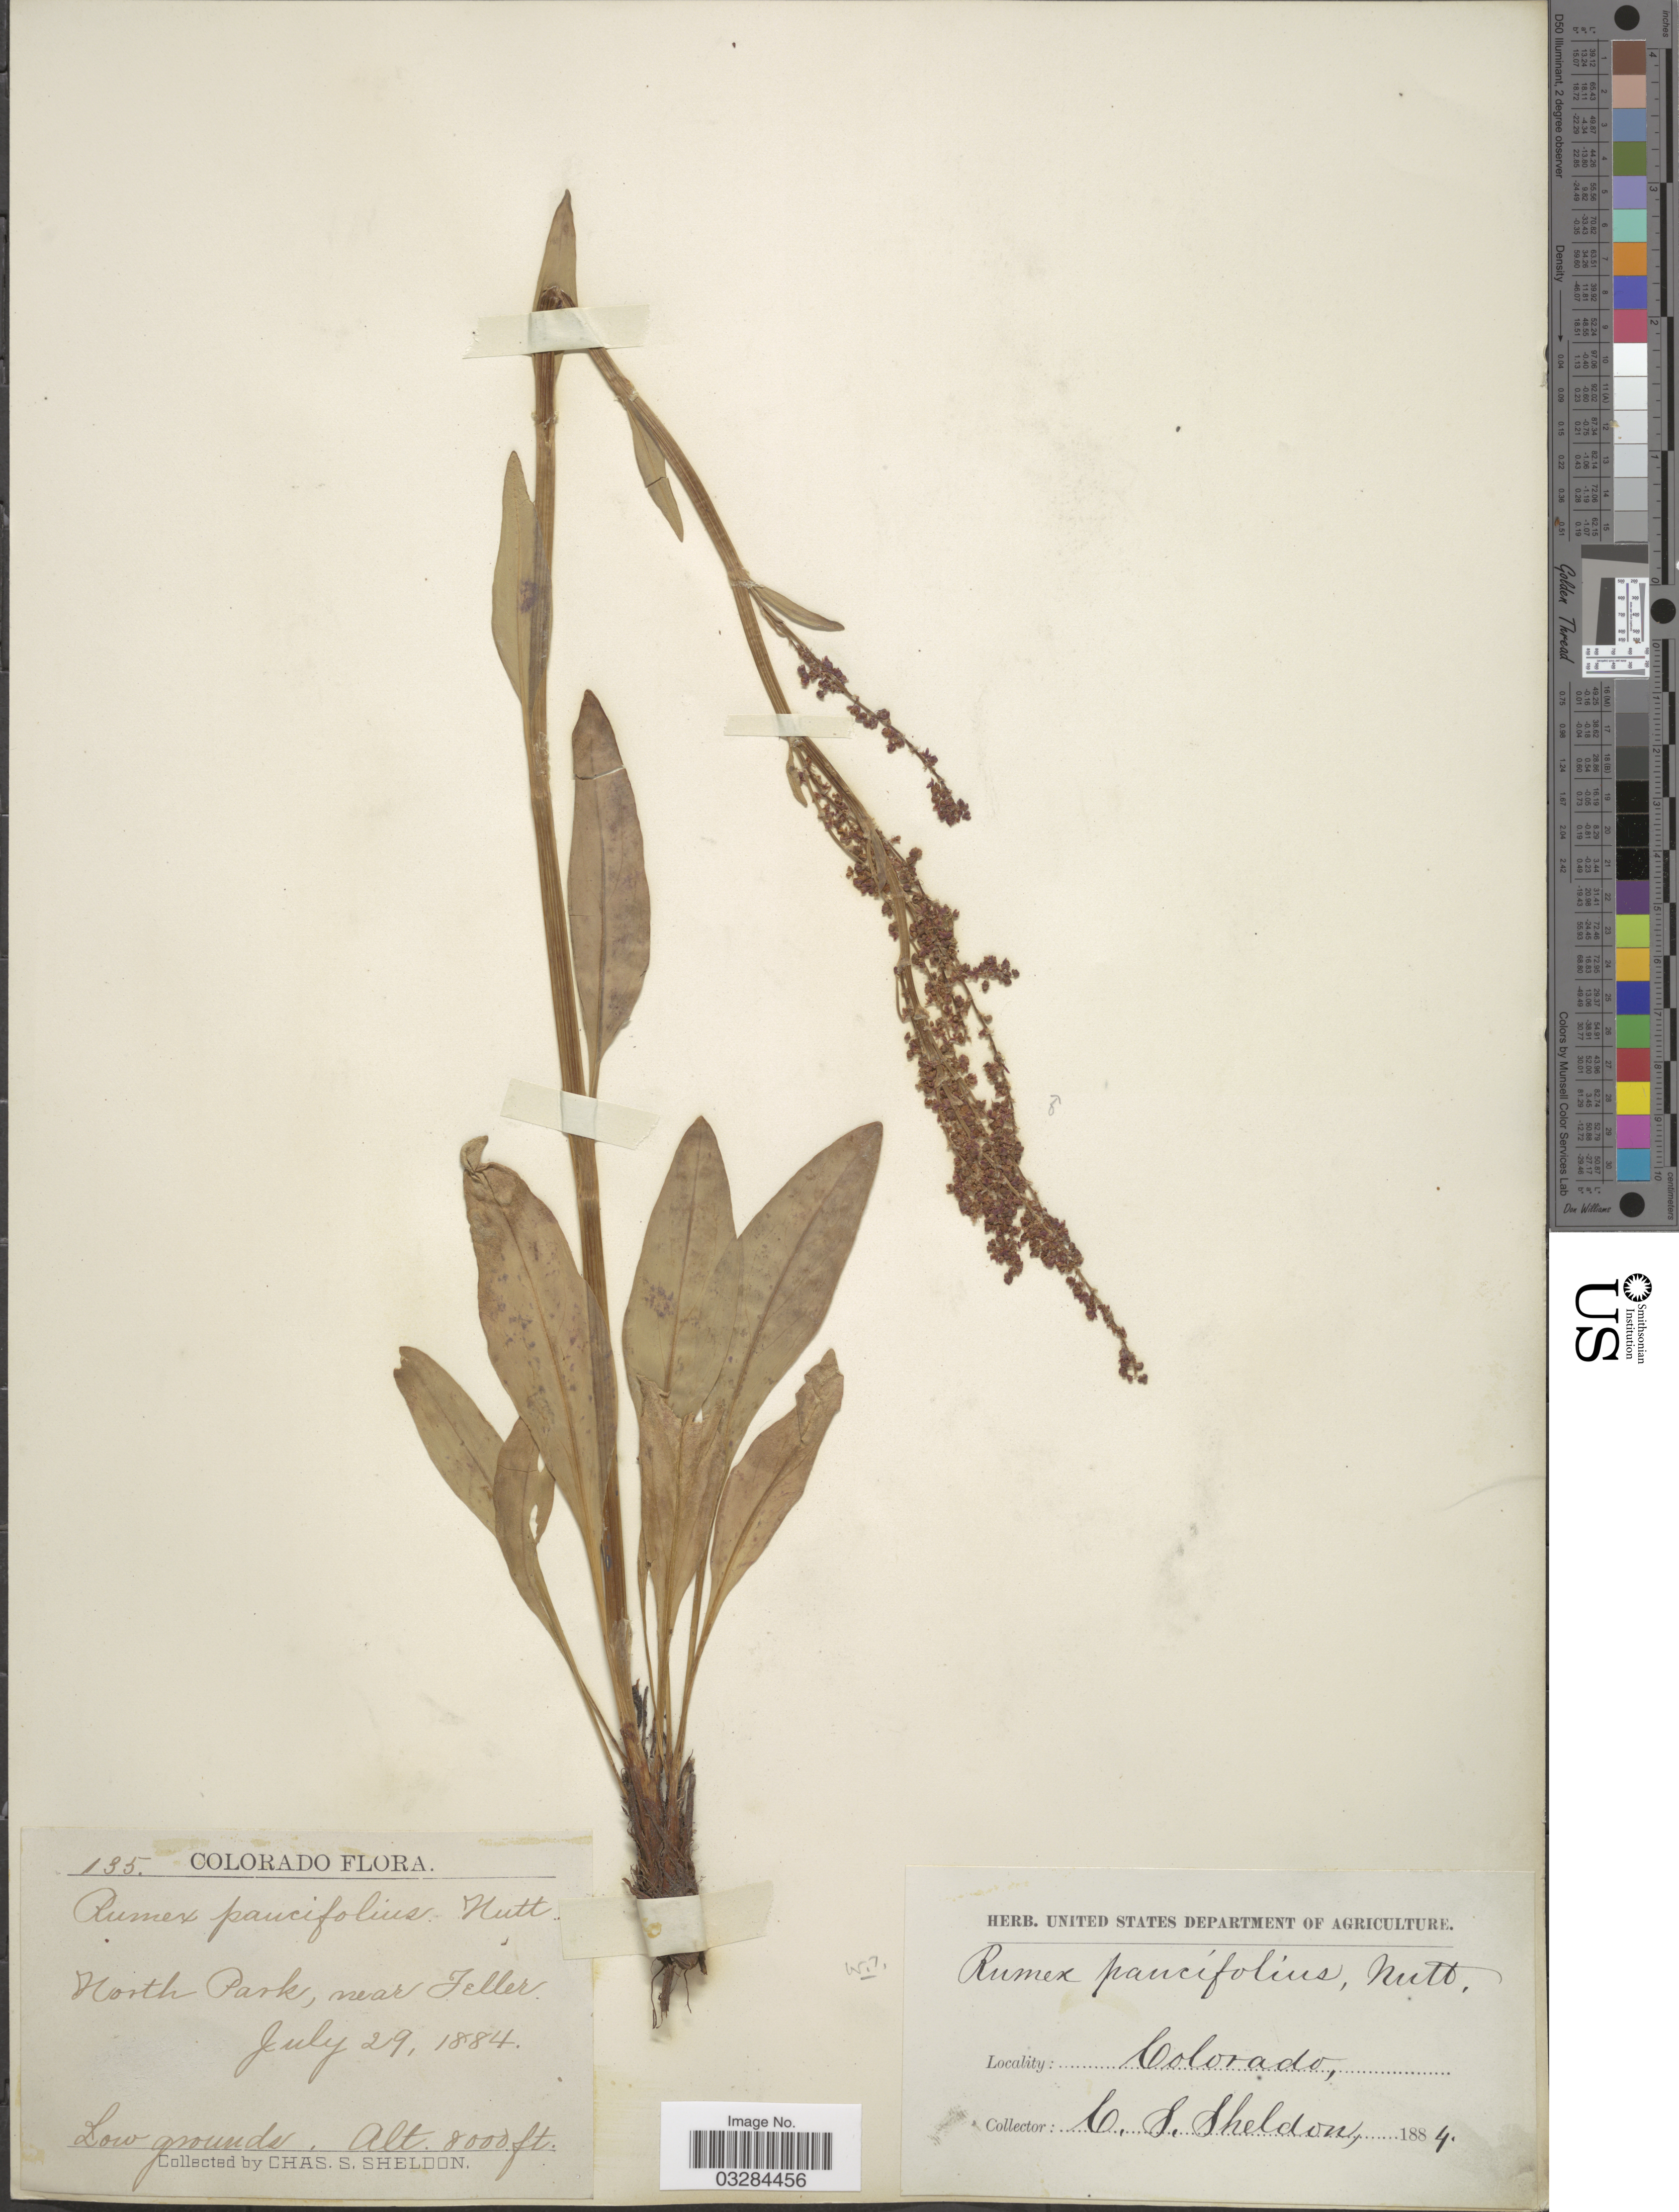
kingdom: Plantae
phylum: Tracheophyta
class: Magnoliopsida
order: Caryophyllales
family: Polygonaceae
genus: Rumex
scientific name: Rumex paucifolius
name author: Nutt.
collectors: C. S. Sheldon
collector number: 135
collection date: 1884-07-29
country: United States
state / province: Colorado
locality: North Park, near Teller.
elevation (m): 2438